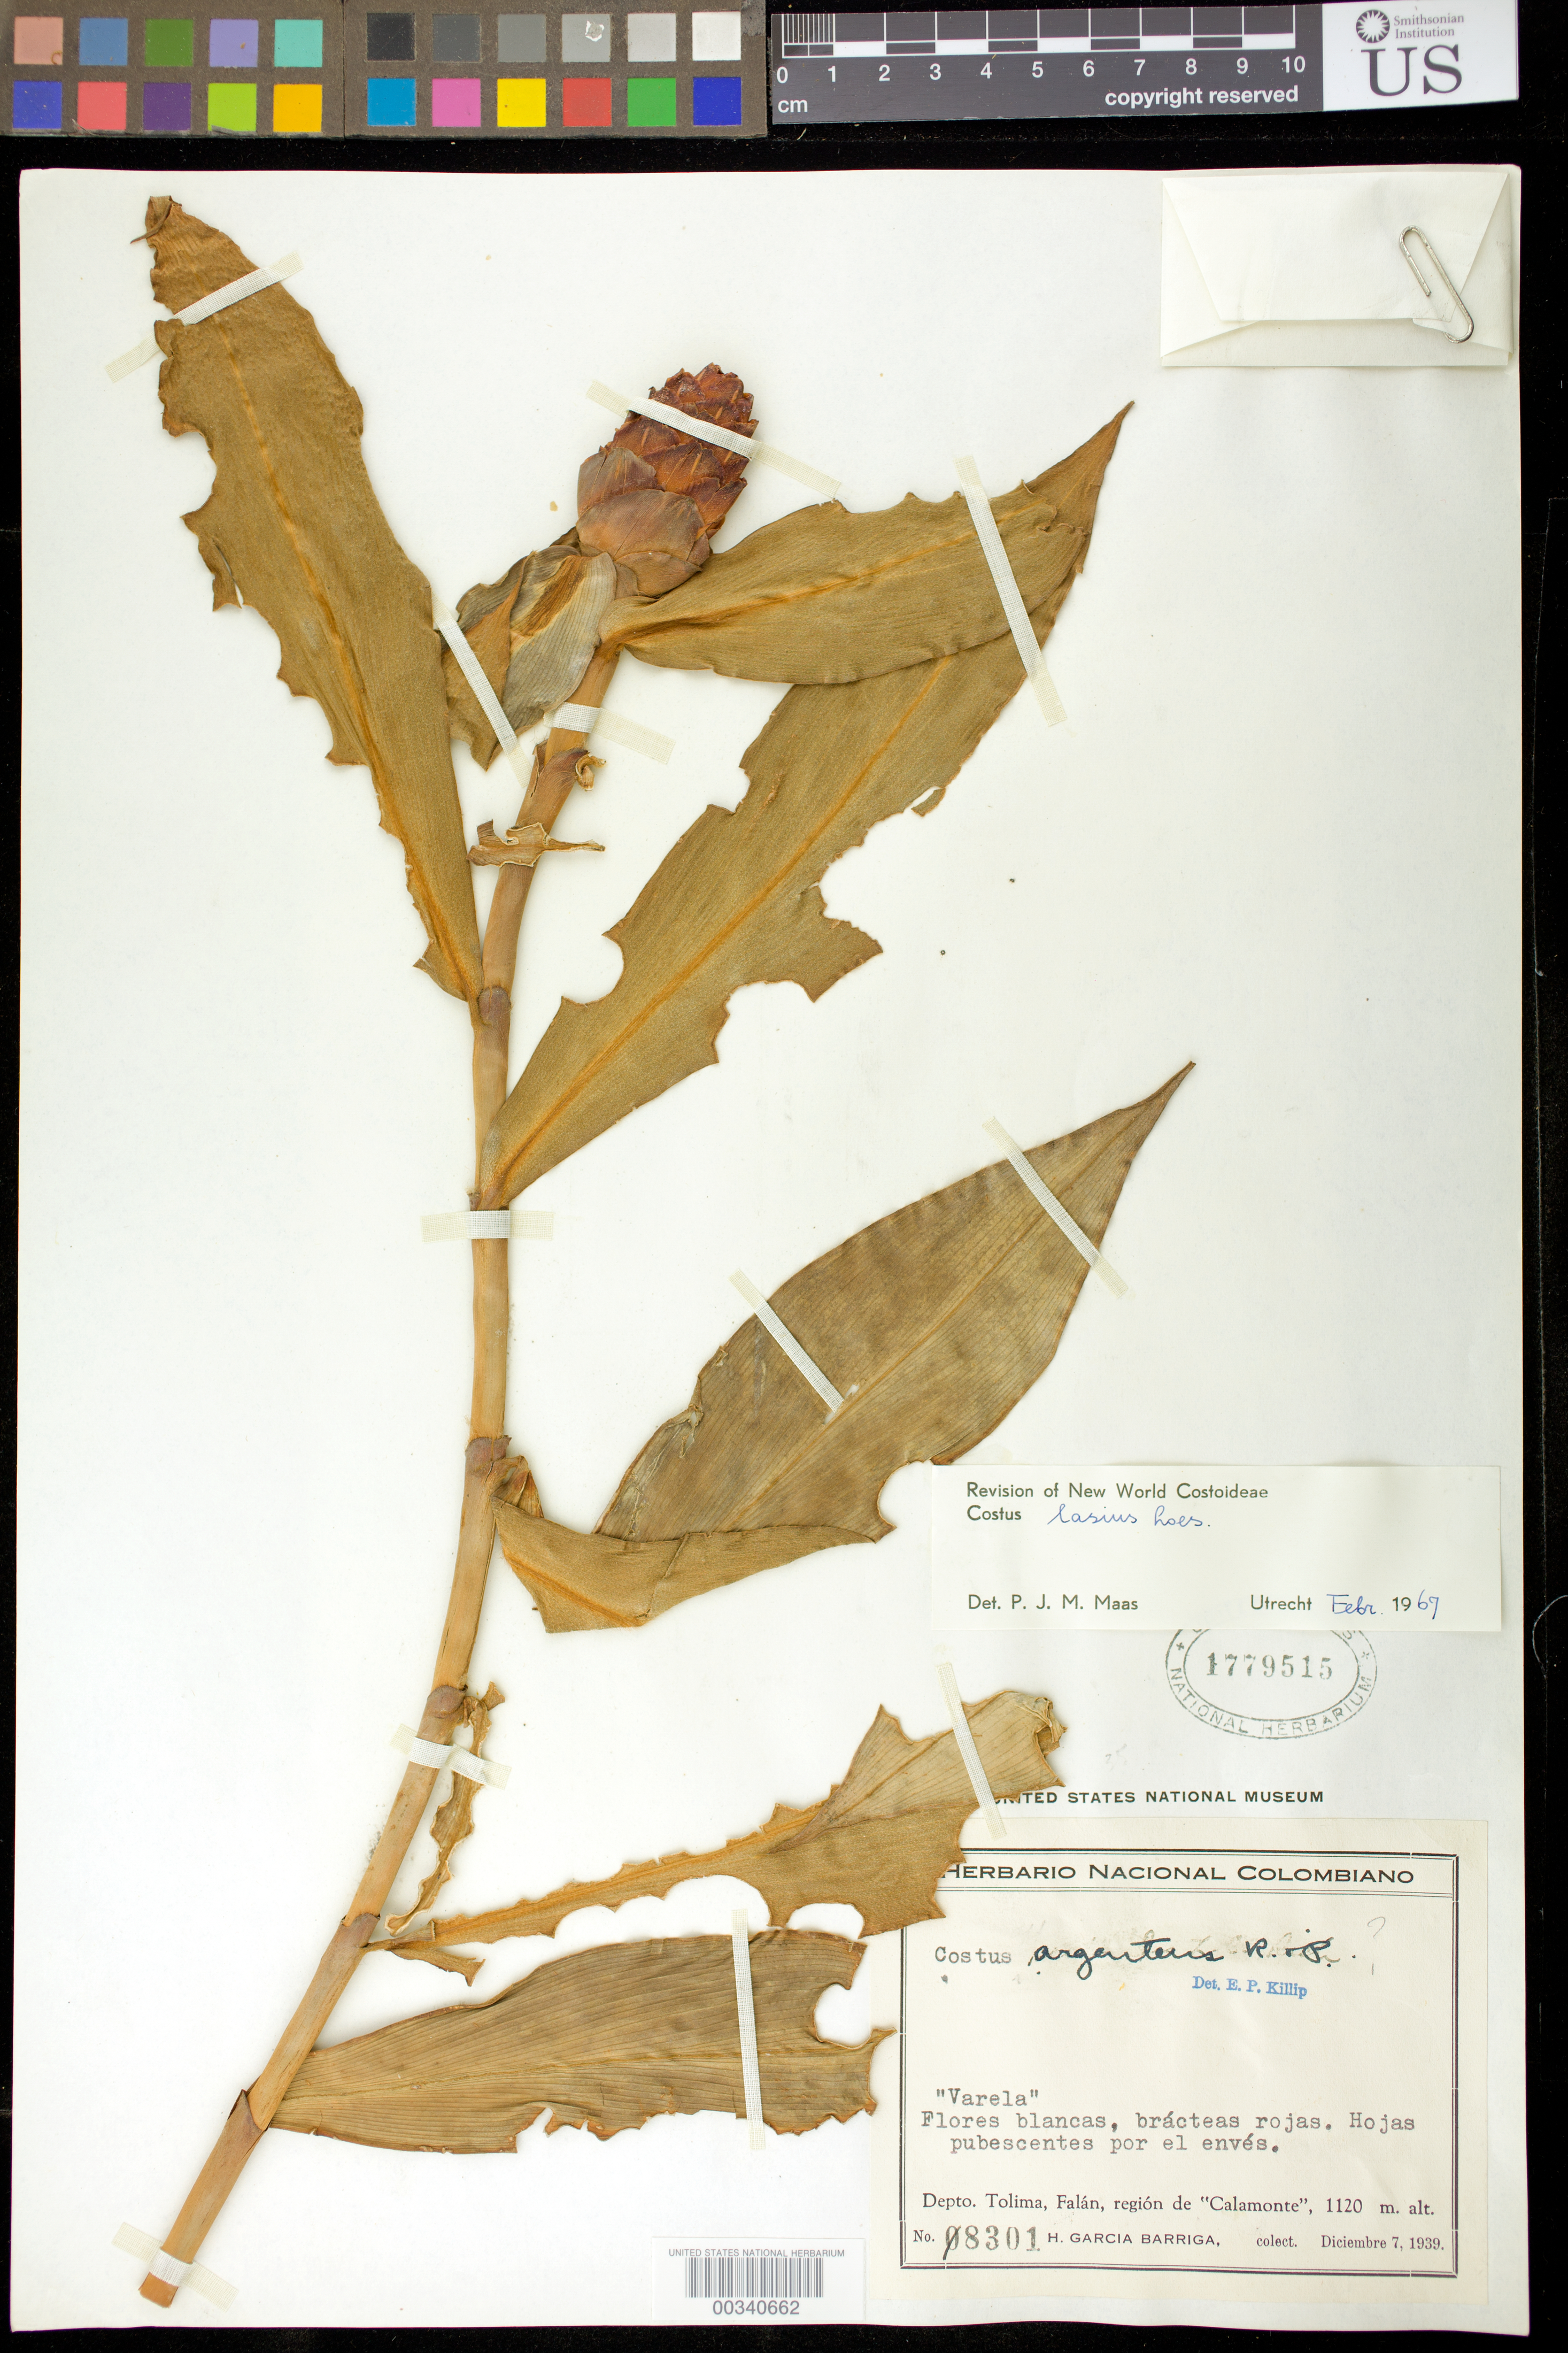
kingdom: Plantae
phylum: Tracheophyta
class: Liliopsida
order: Zingiberales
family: Costaceae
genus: Costus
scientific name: Costus lasius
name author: Loes.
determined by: Maas, Paul J. M.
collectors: H. García Barriga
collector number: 8301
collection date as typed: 07 Dec 1939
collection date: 1939-12-07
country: Colombia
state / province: Tolima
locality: Fallan, region de "Calamonte"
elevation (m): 1120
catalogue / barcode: US 1779515